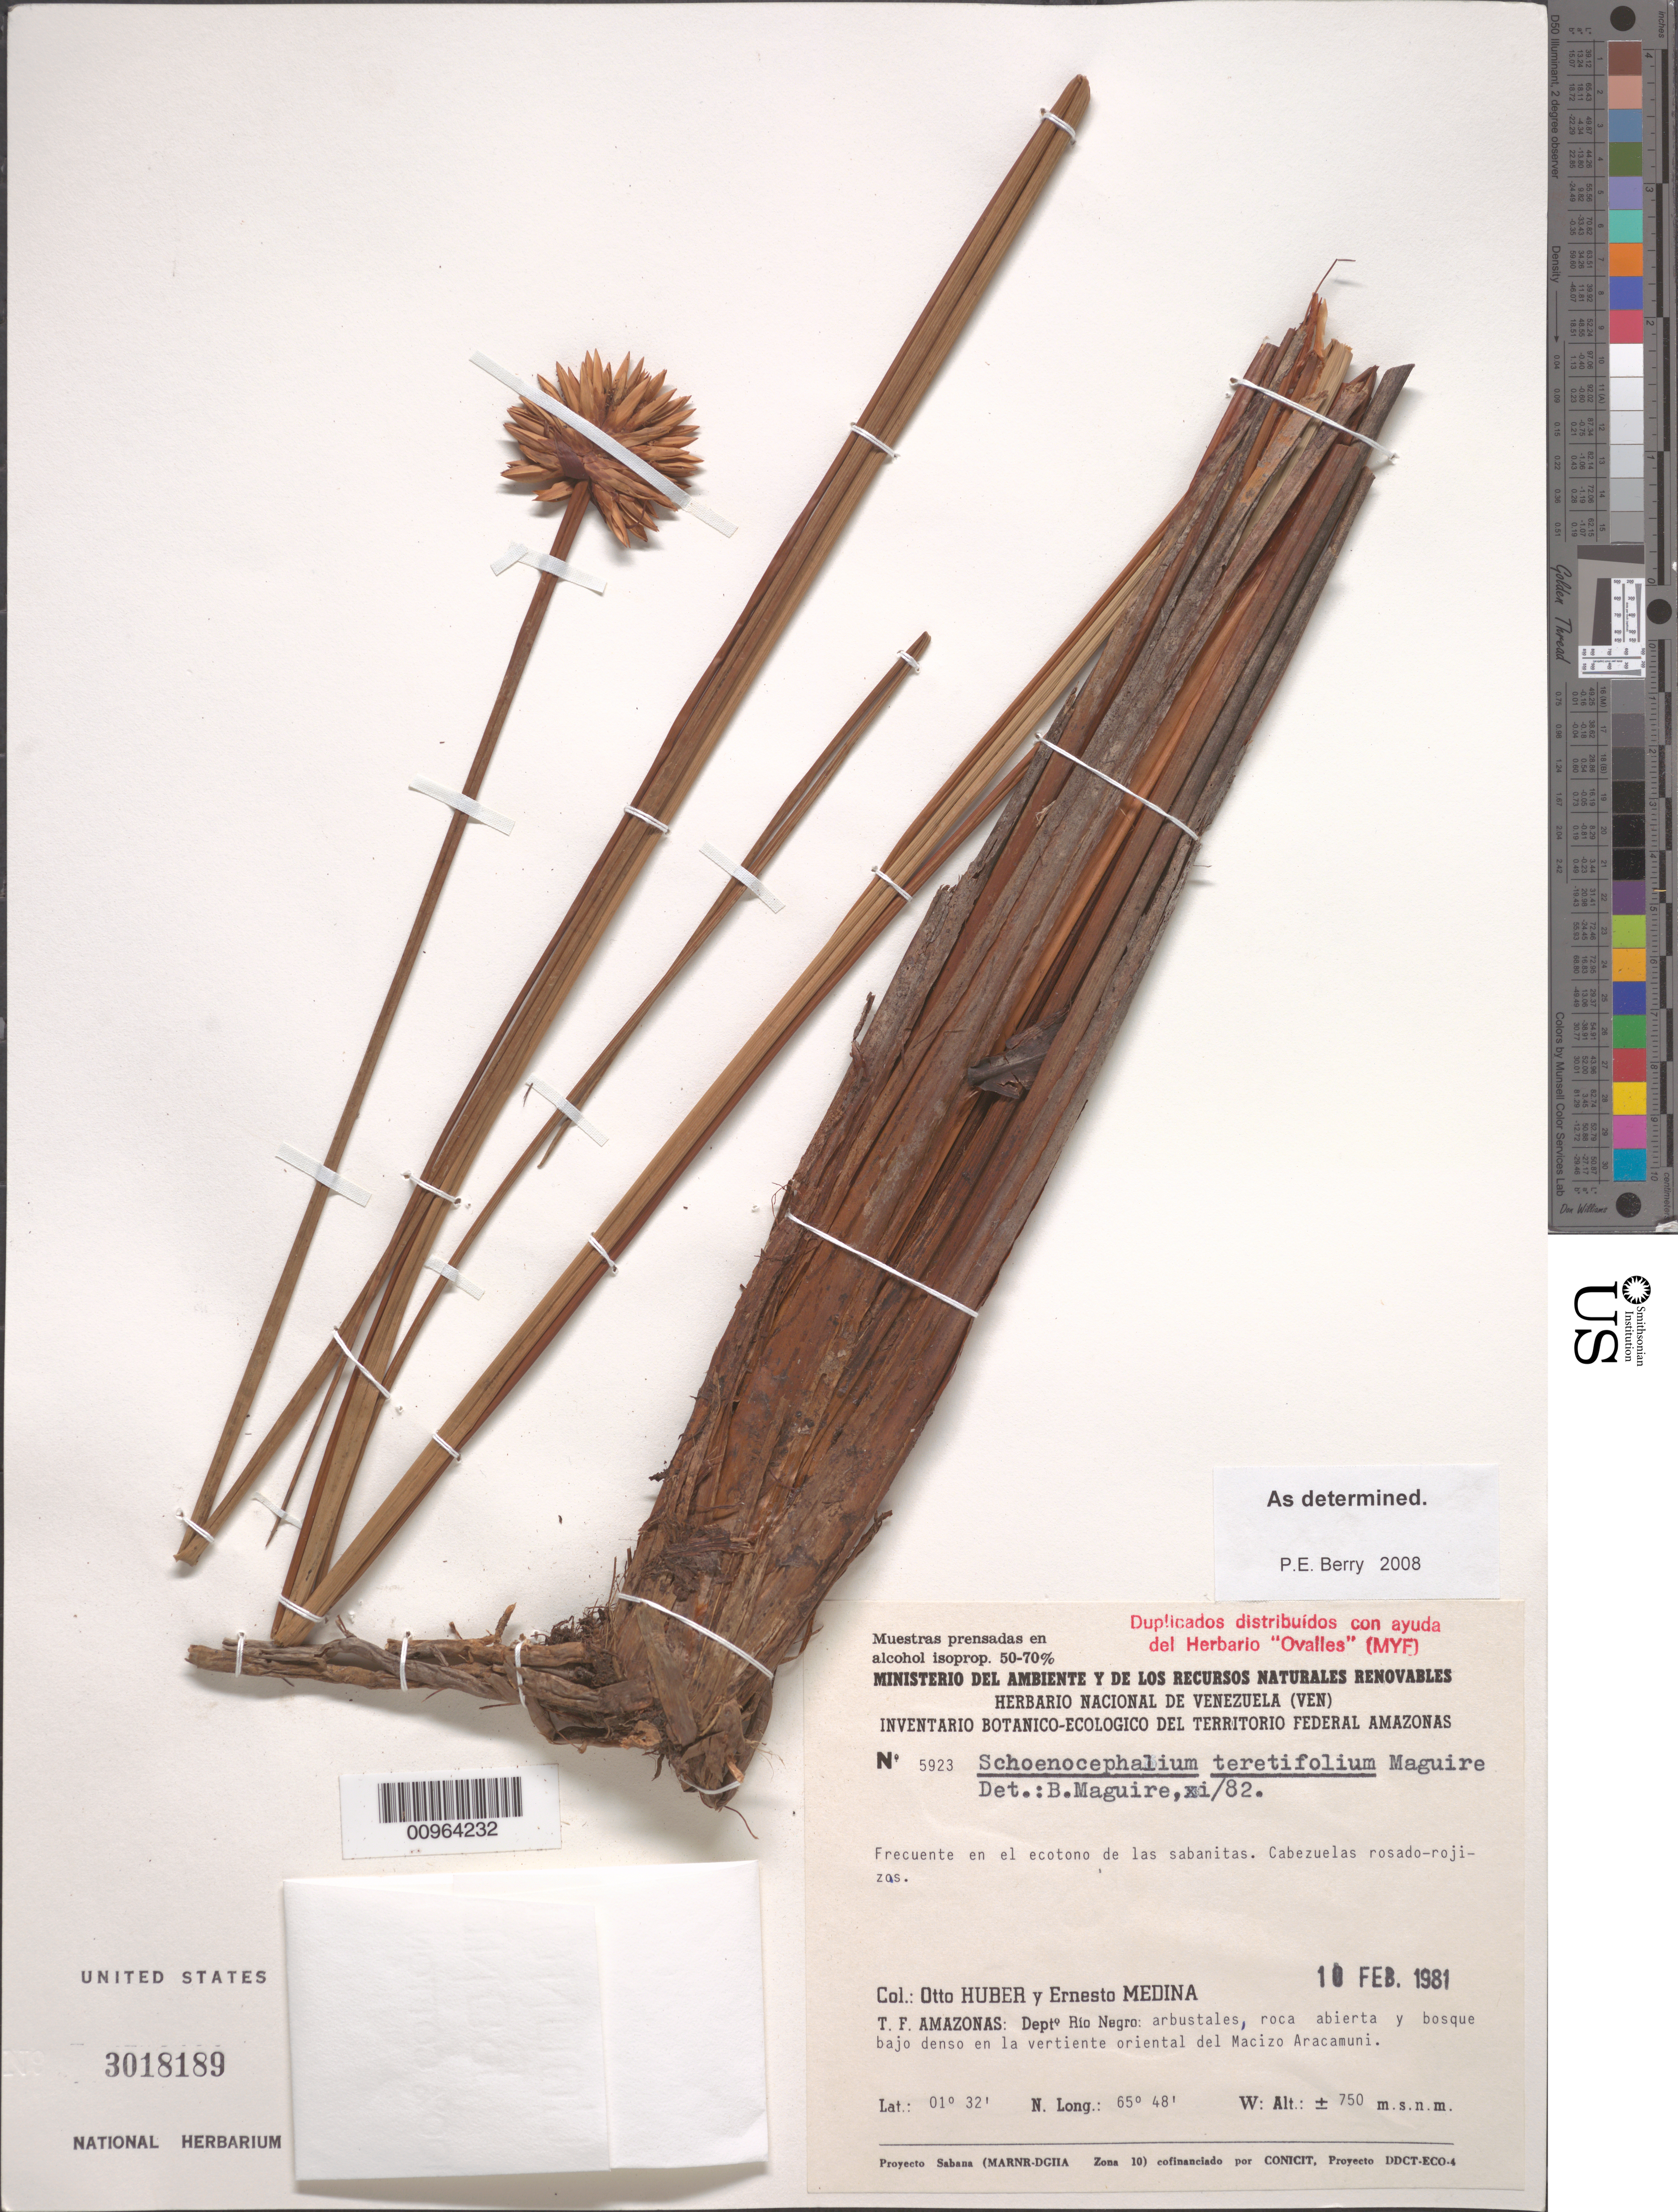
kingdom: Plantae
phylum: Tracheophyta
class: Liliopsida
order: Poales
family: Rapateaceae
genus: Schoenocephalium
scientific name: Schoenocephalium teretifolium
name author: Maguire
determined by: Berry, P. E., (WIS), University of Wisconsin - Madison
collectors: O. Huber & E. Medina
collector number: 5923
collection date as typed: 10-Feb-81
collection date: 1981-02-10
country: Venezuela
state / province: Amazonas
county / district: Río Negro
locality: Macizo Aracamuni, en la veritente oriental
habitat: Arbustales, roca abierta y bosqe bajo denso; ecotono de las sabanitas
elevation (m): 750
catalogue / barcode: US 3018189